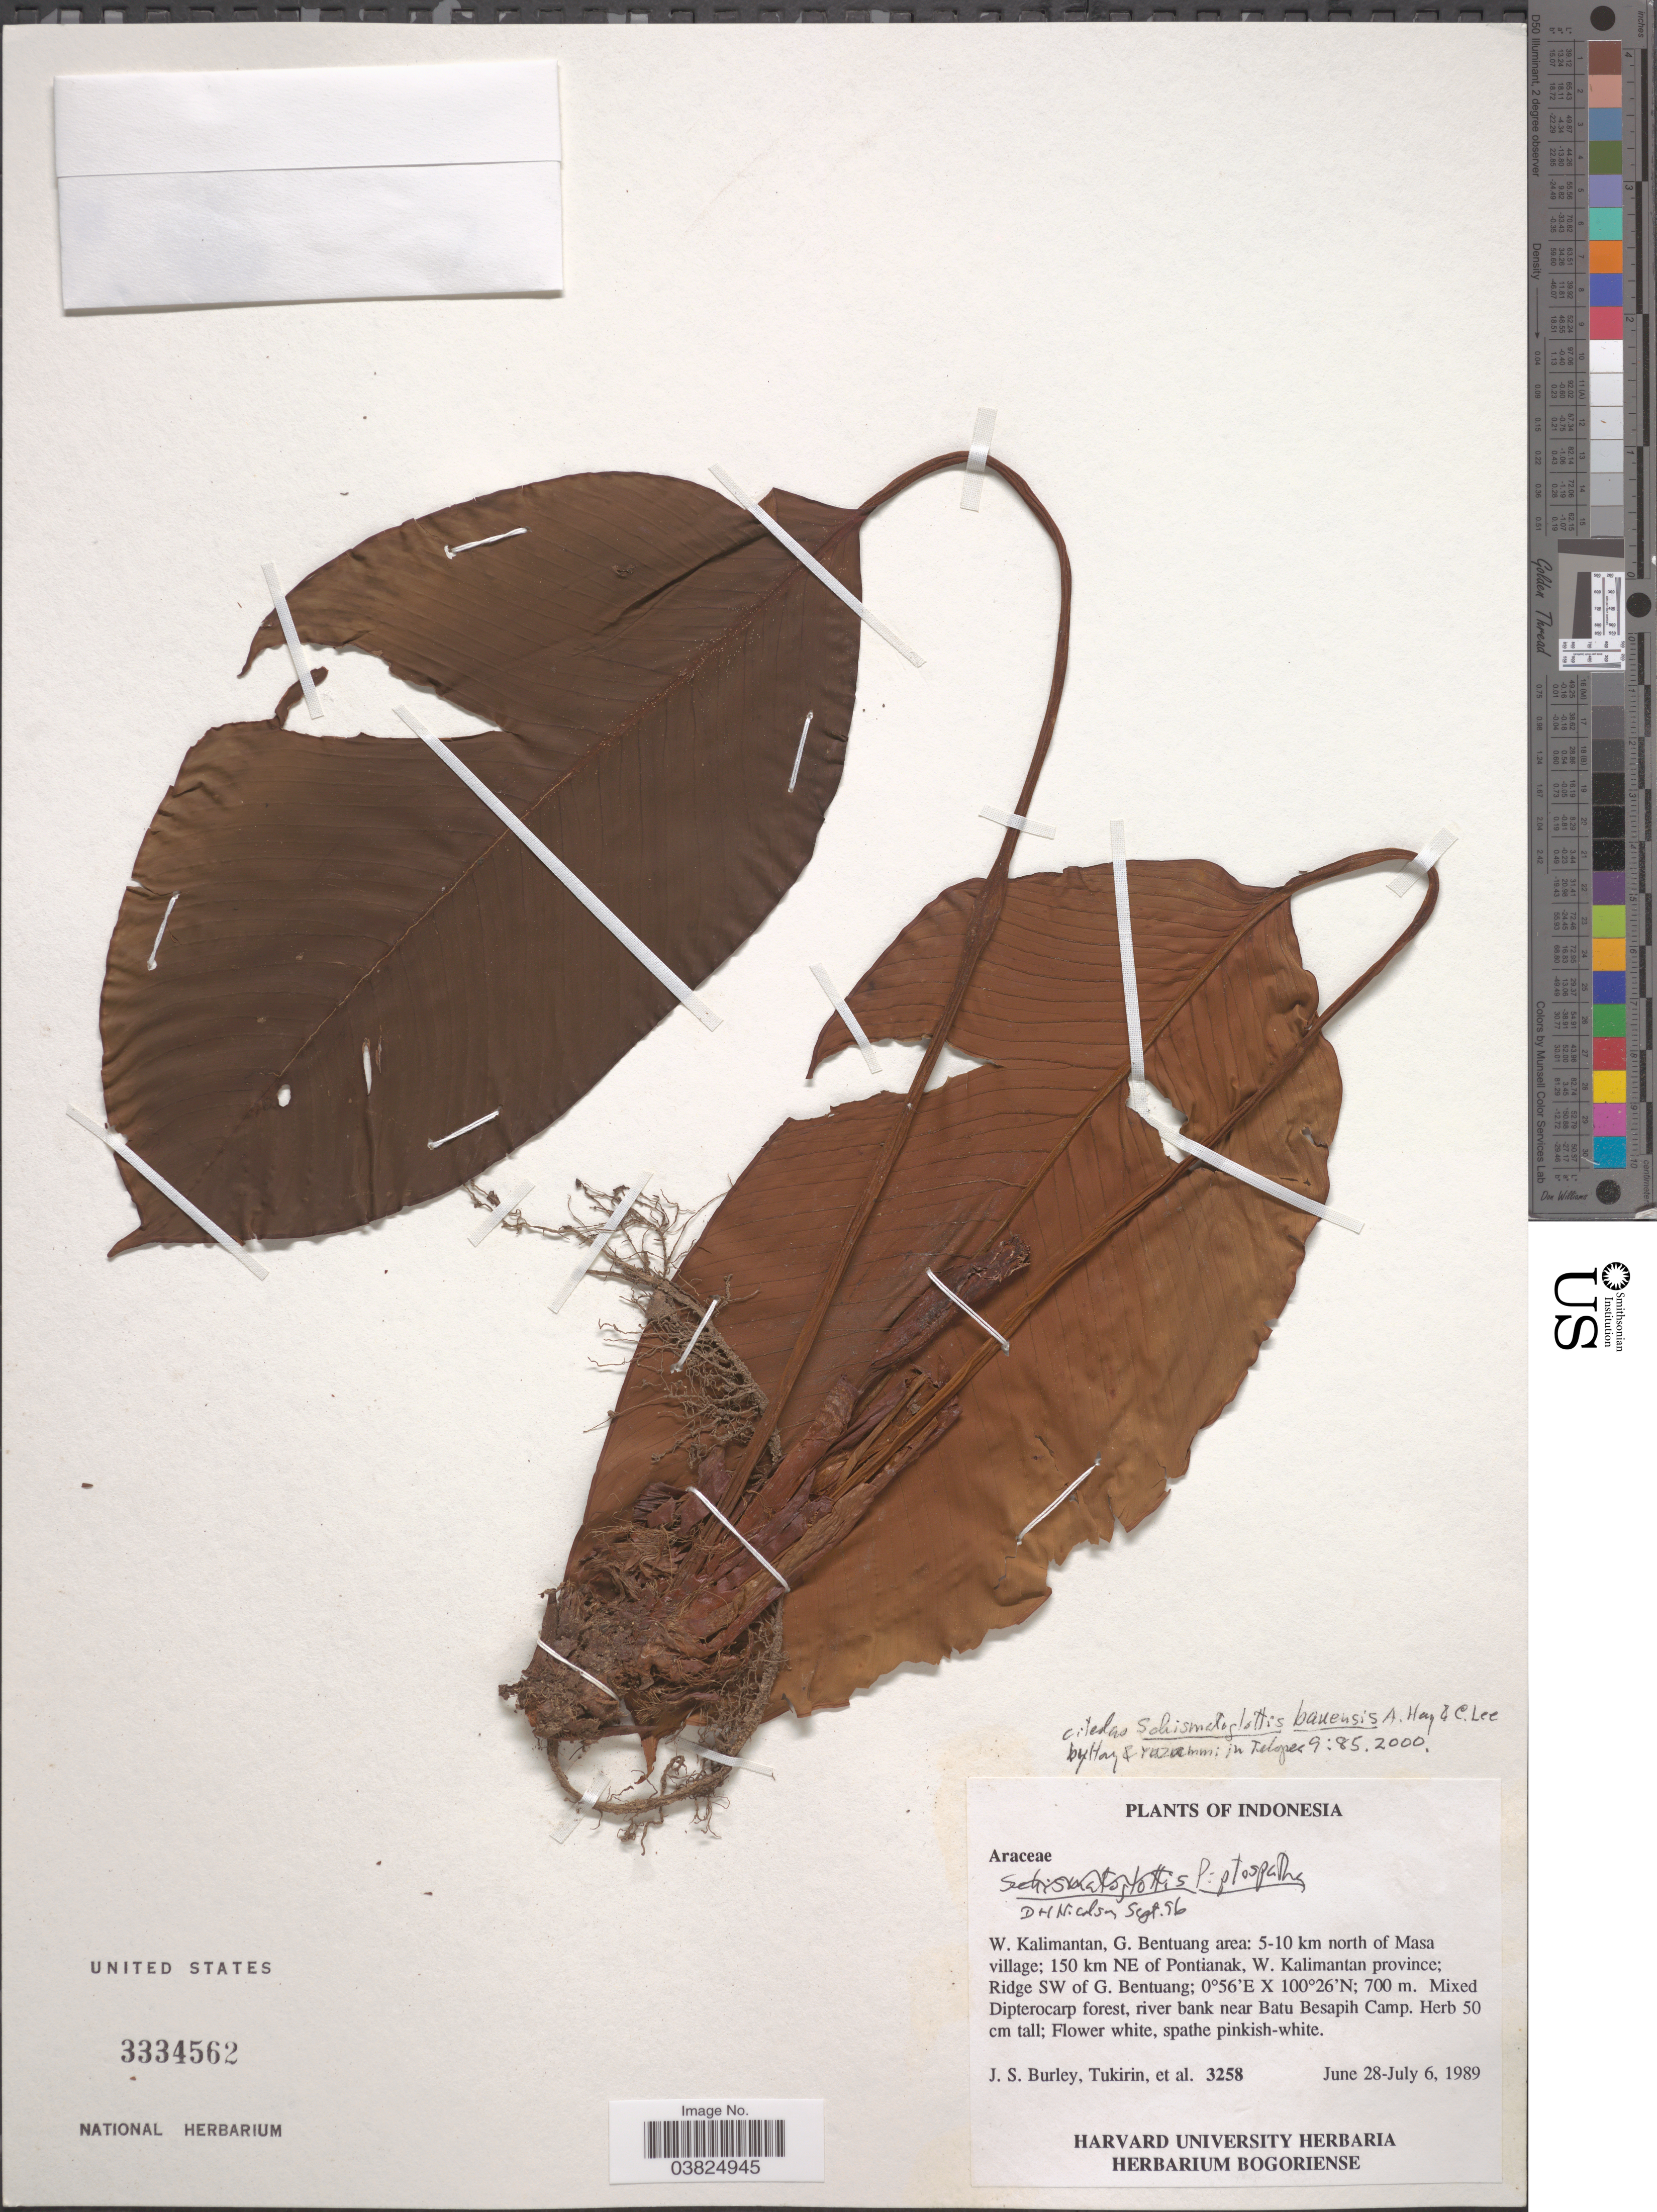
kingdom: Plantae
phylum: Tracheophyta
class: Liliopsida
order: Alismatales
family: Araceae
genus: Schismatoglottis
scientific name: Schismatoglottis bauensis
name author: A. Hay & C. Lee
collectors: J. S. Burley, -. Tukirin & et al.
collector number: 3258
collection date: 1989-06-28/1989-07-06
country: Indonesia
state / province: Kalimantan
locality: W. Kalimantan, G. Bentuang area: 5-10 km north of Masa village; 150 km NE of Pontianak, W. Kalimantan province; Ridge SW of G. Bentuang. River bank near Batu Besapih Camp.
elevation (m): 700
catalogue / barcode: US 3334562